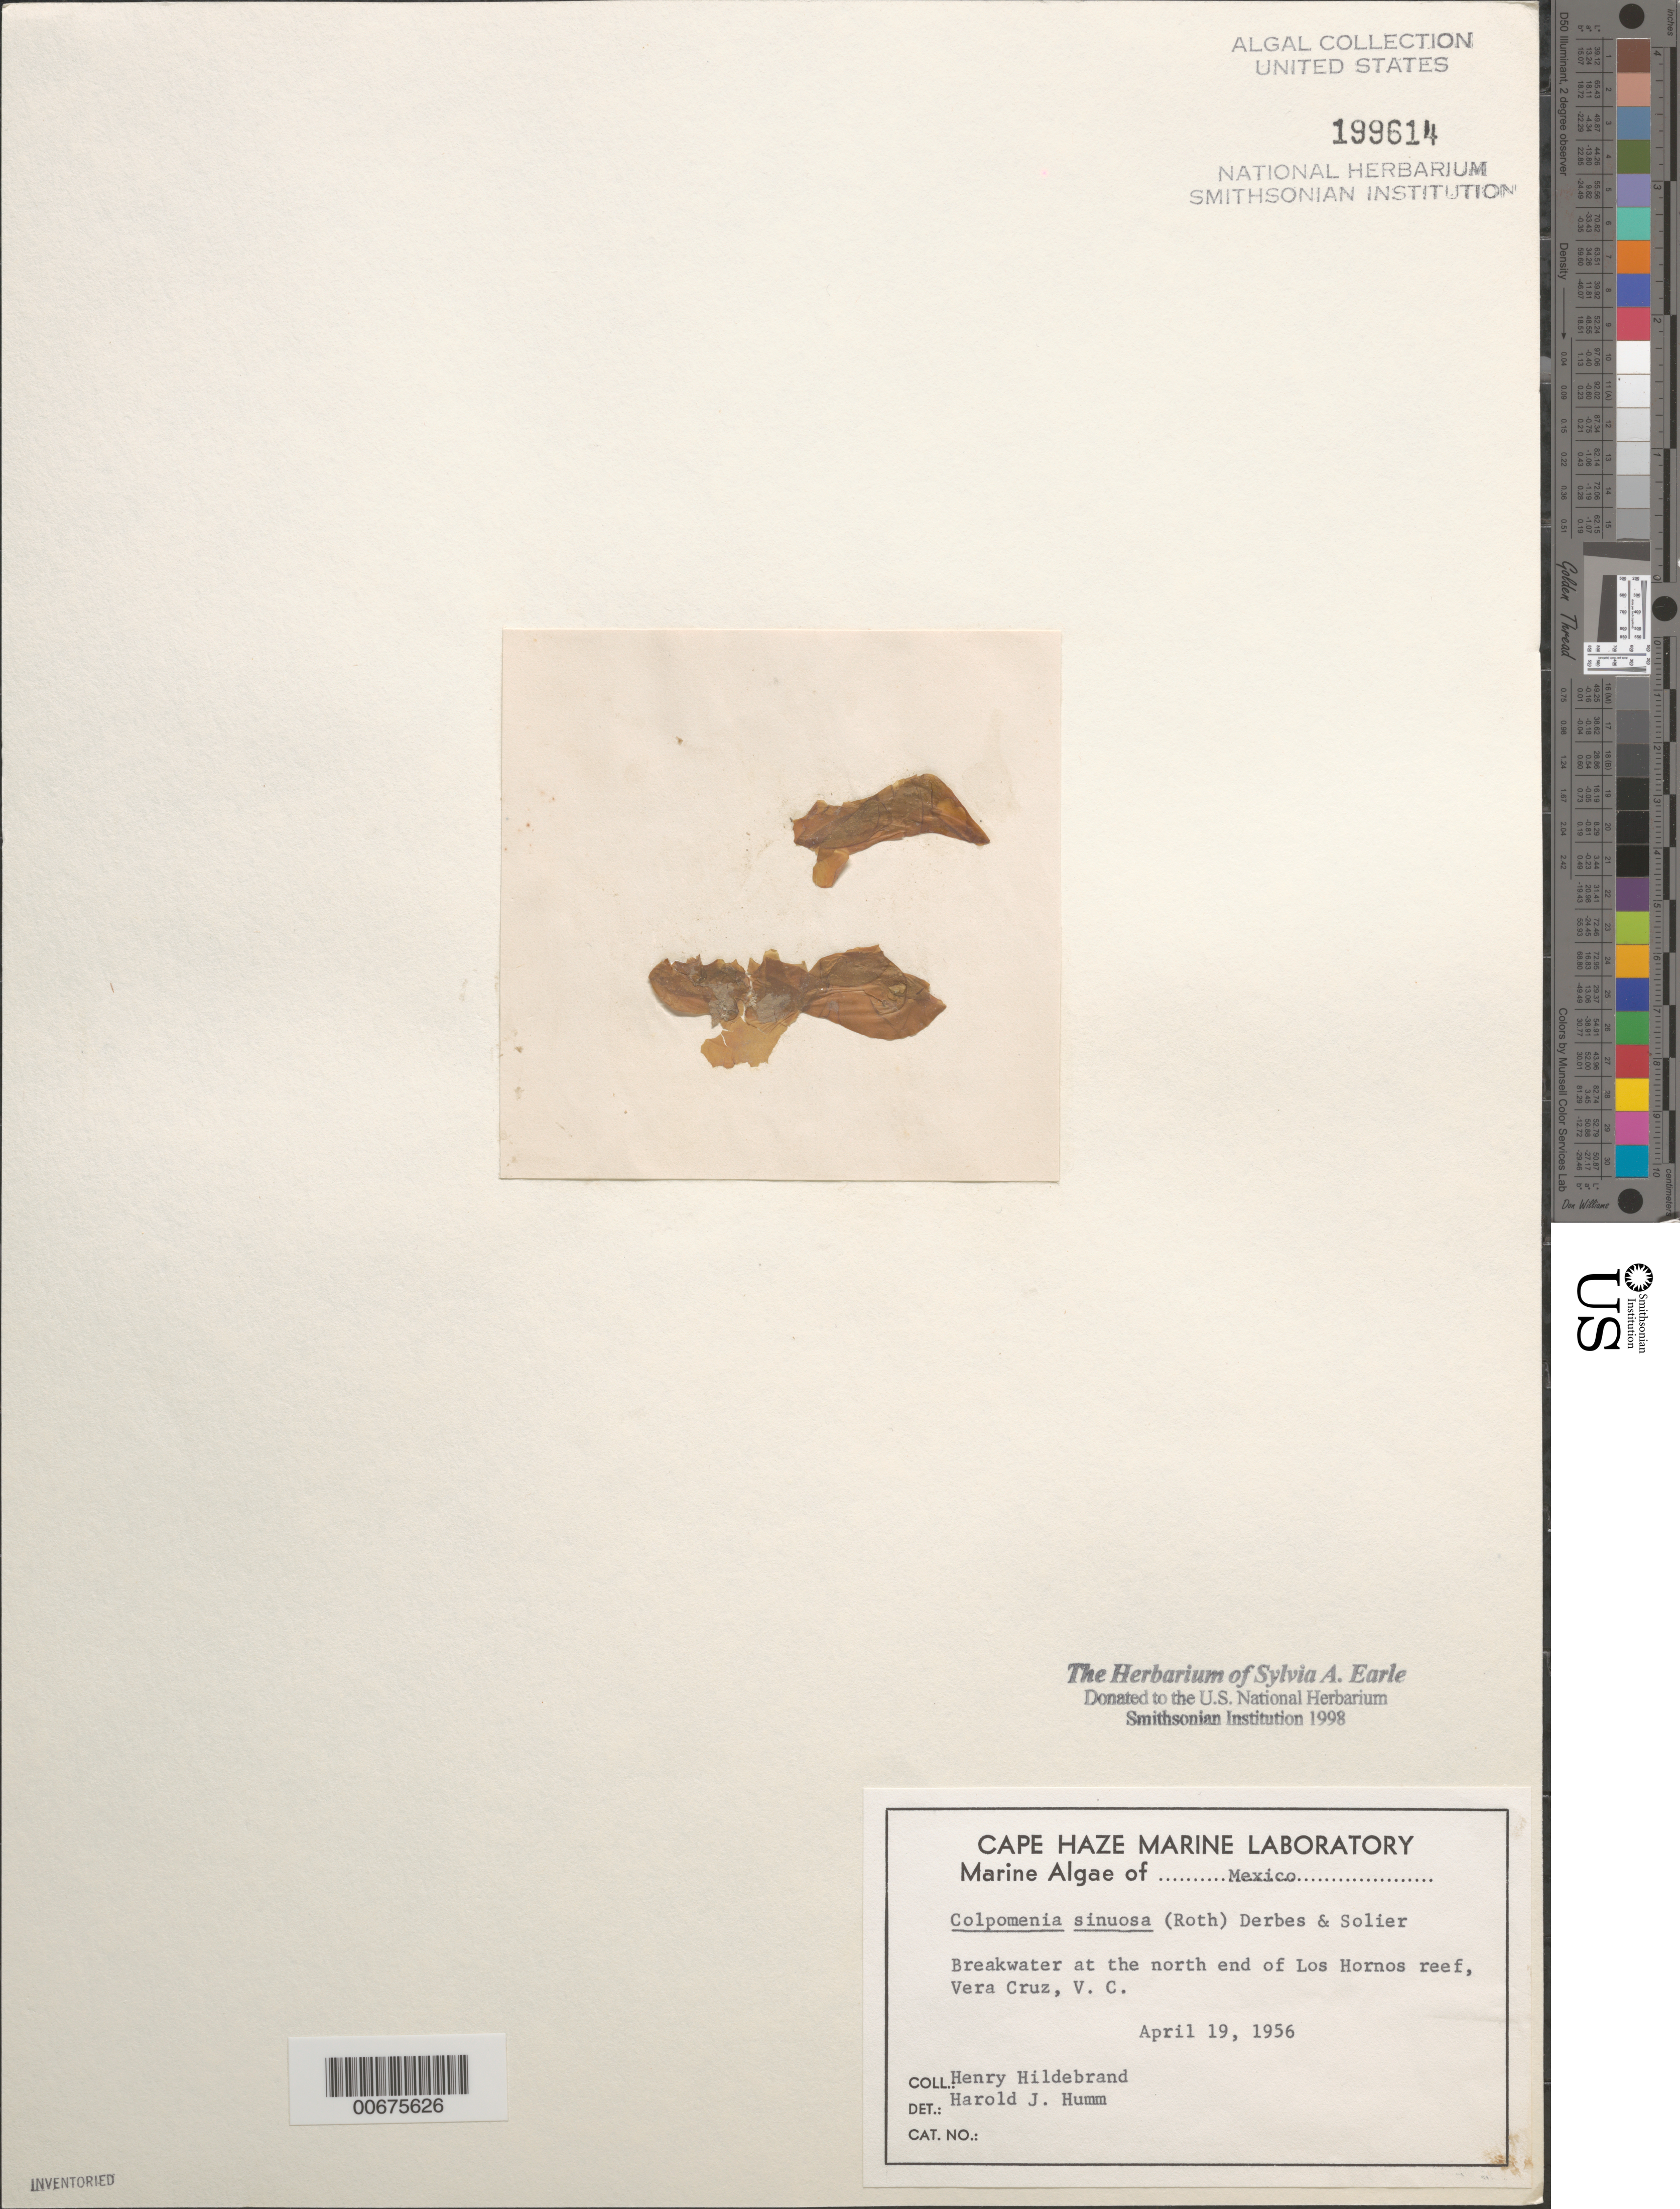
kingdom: Chromista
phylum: Ochrophyta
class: Phaeophyceae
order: Scytosiphonales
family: Scytosiphonaceae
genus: Colpomenia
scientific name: Colpomenia sinuosa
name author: (K. Mert. ex Roth) Derbes & Solier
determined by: Humm, Harold J.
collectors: H. Hildebrand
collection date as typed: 19 Apr 1956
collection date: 1956-04-19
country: Mexico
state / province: Veracruz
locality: Los Hornos Reef, Veracruz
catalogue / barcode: US 199614